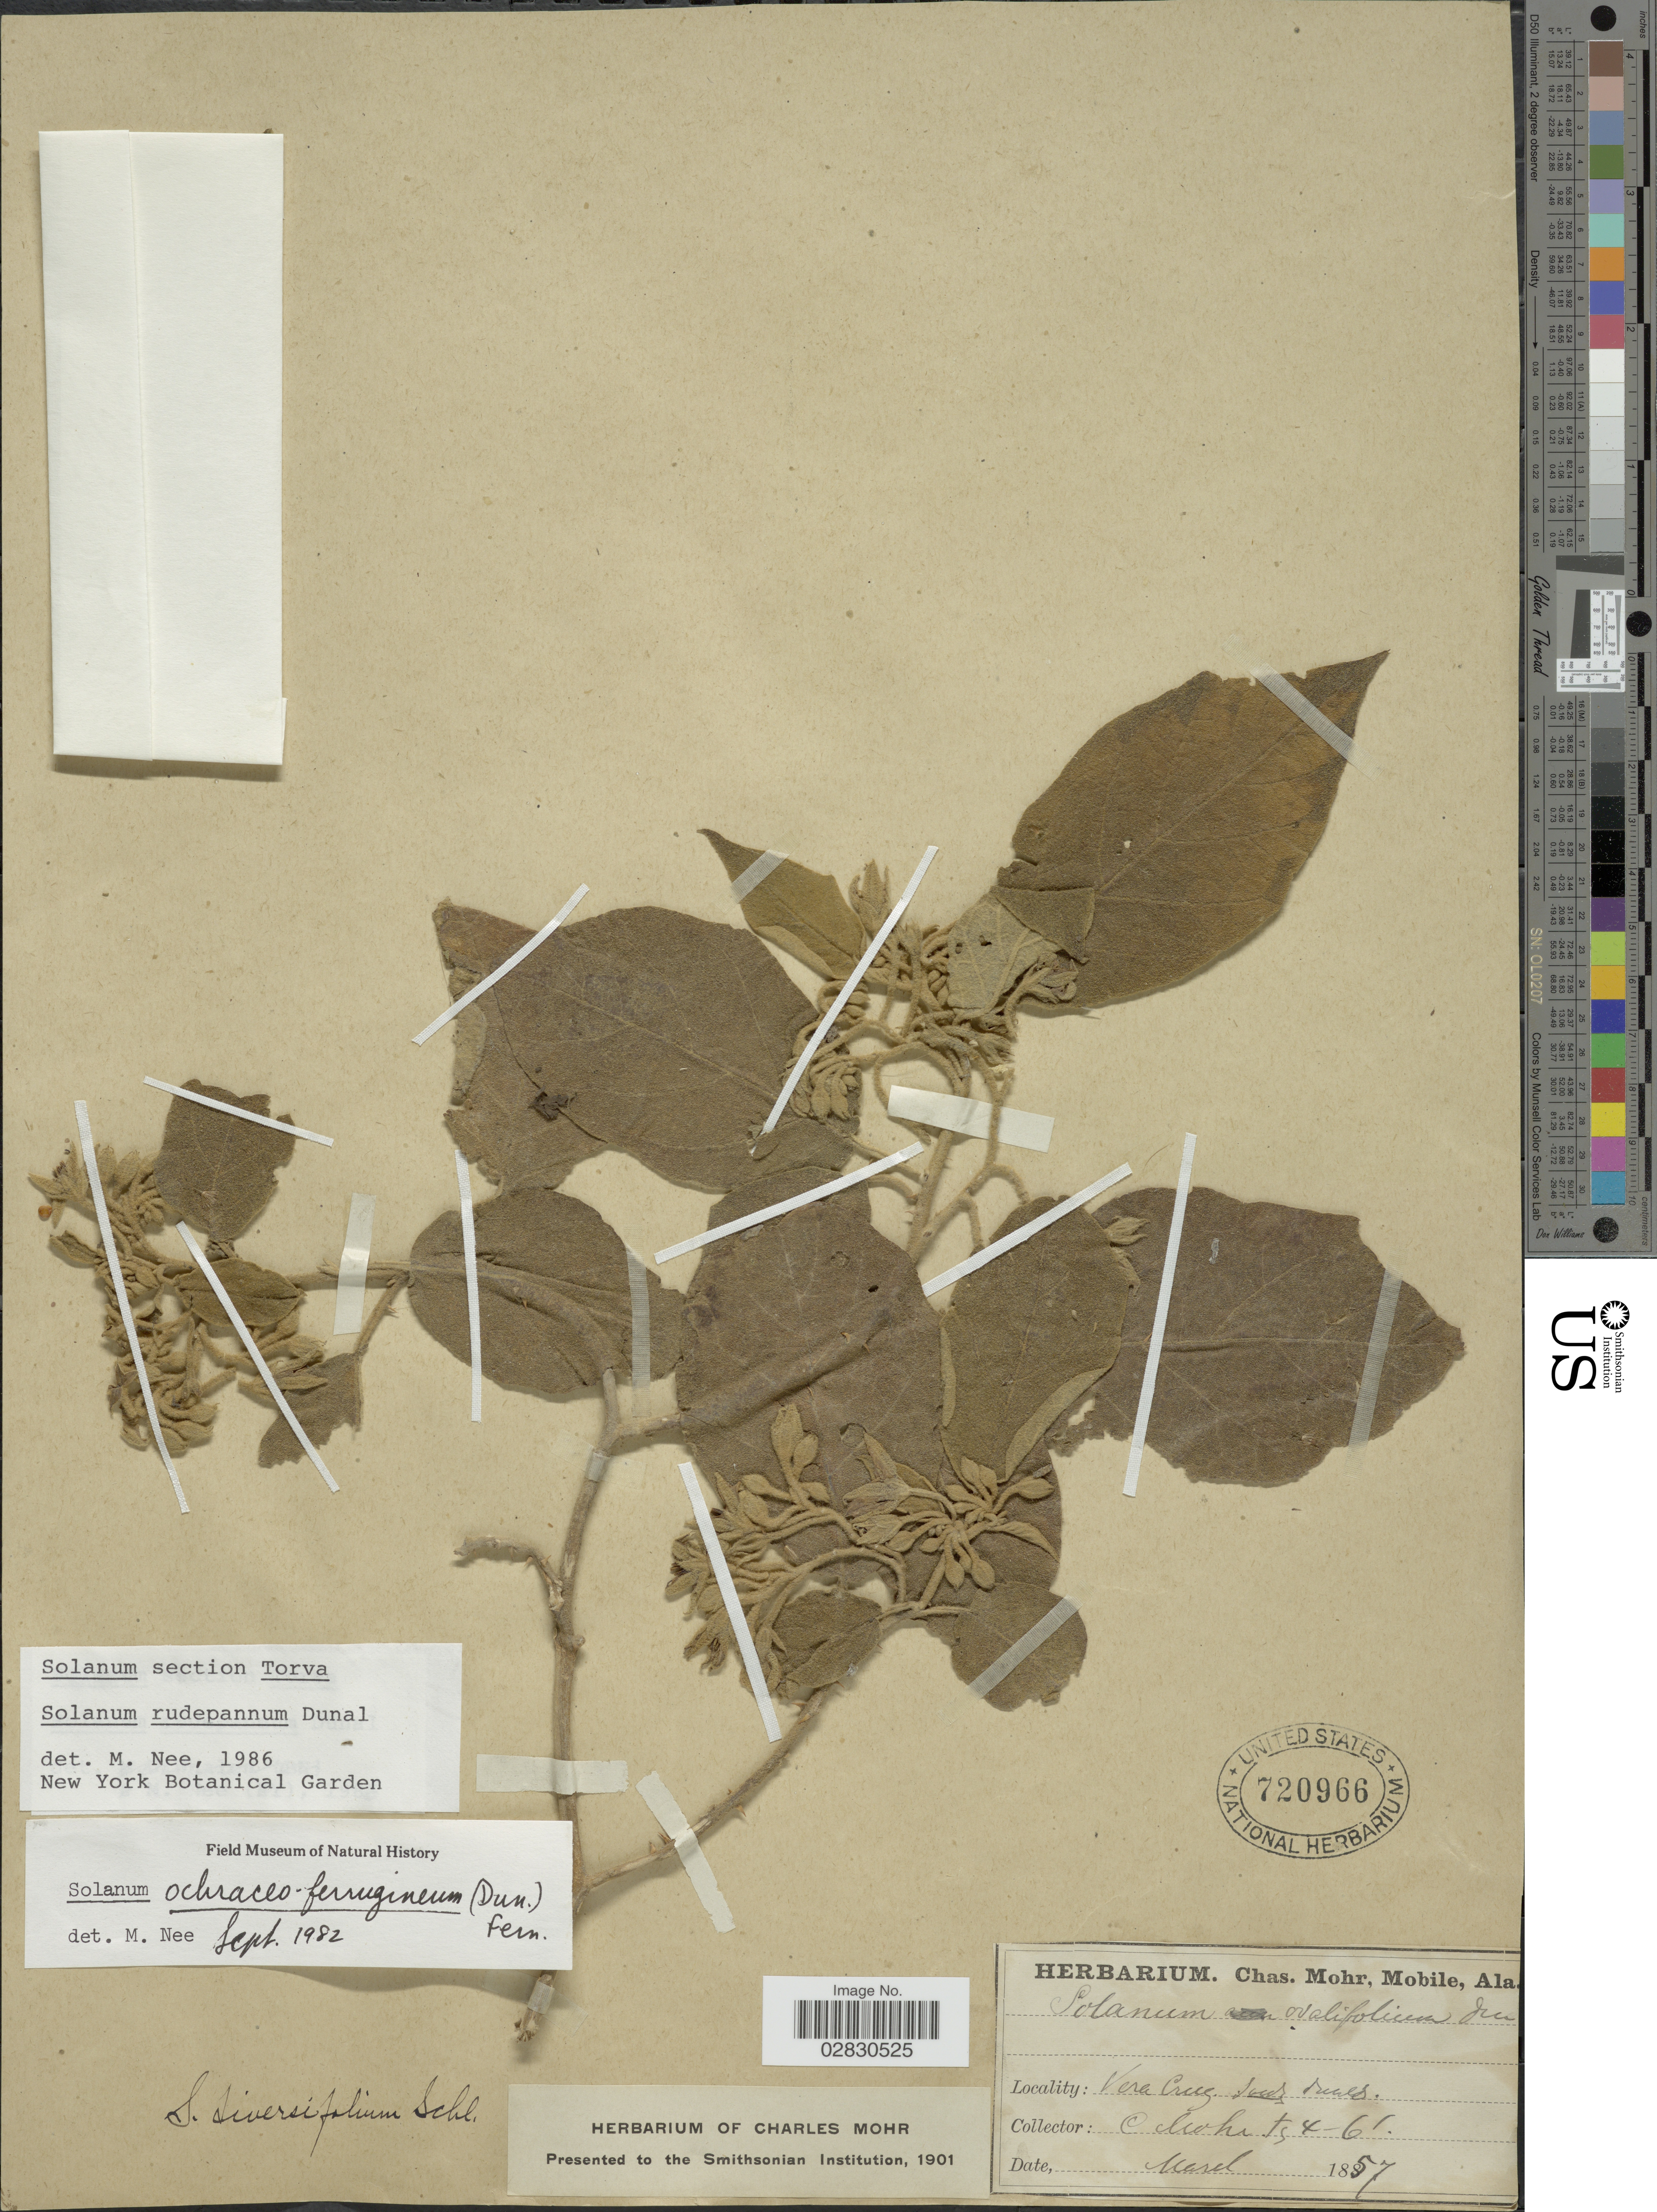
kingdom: Plantae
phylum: Tracheophyta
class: Magnoliopsida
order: Solanales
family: Solanaceae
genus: Solanum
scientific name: Solanum rudepannum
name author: Dunal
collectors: Mohr, C. T. (herbarium)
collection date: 1857-03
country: Mexico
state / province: Veracruz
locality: Vera Cruz sand dunes.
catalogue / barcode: US 720966